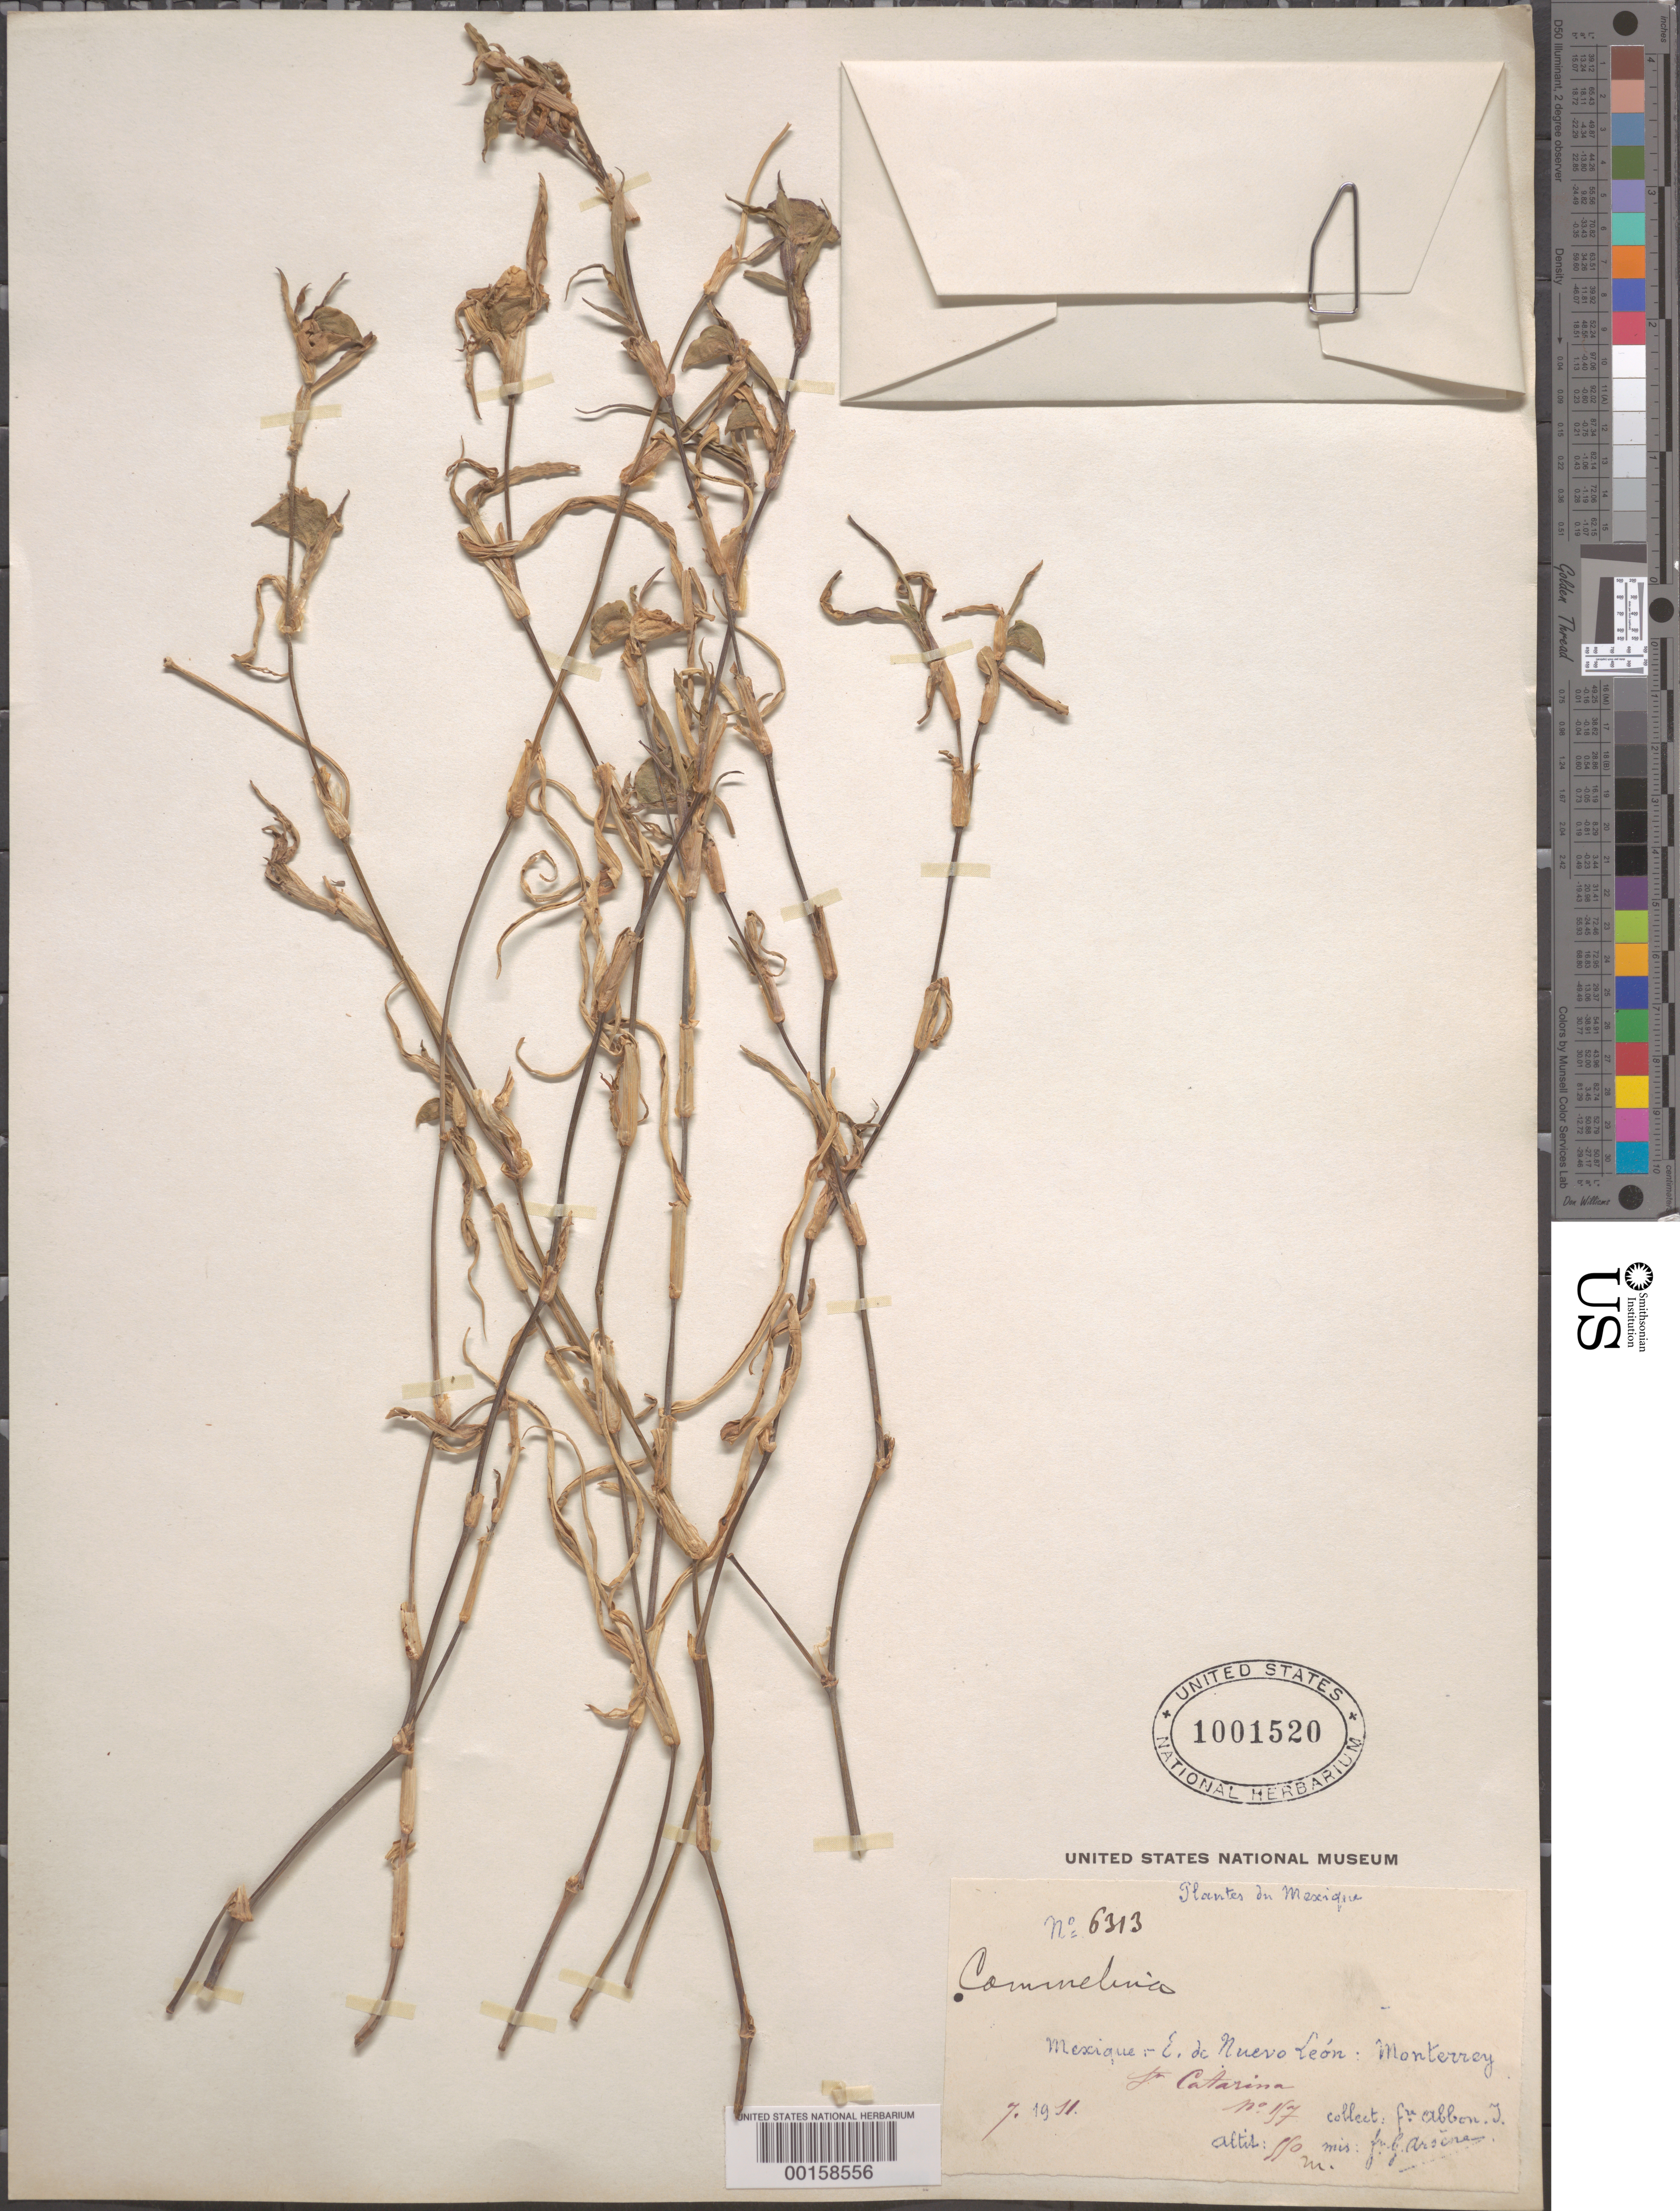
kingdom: Plantae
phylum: Tracheophyta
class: Liliopsida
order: Commelinales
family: Commelinaceae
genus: Commelina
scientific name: Commelina erecta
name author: L.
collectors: Bro. Abbon & Bro. G. Arsène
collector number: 6313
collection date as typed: Jul 1911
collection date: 1911-07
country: Mexico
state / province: Nuevo León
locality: Monterray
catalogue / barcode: US 1001520